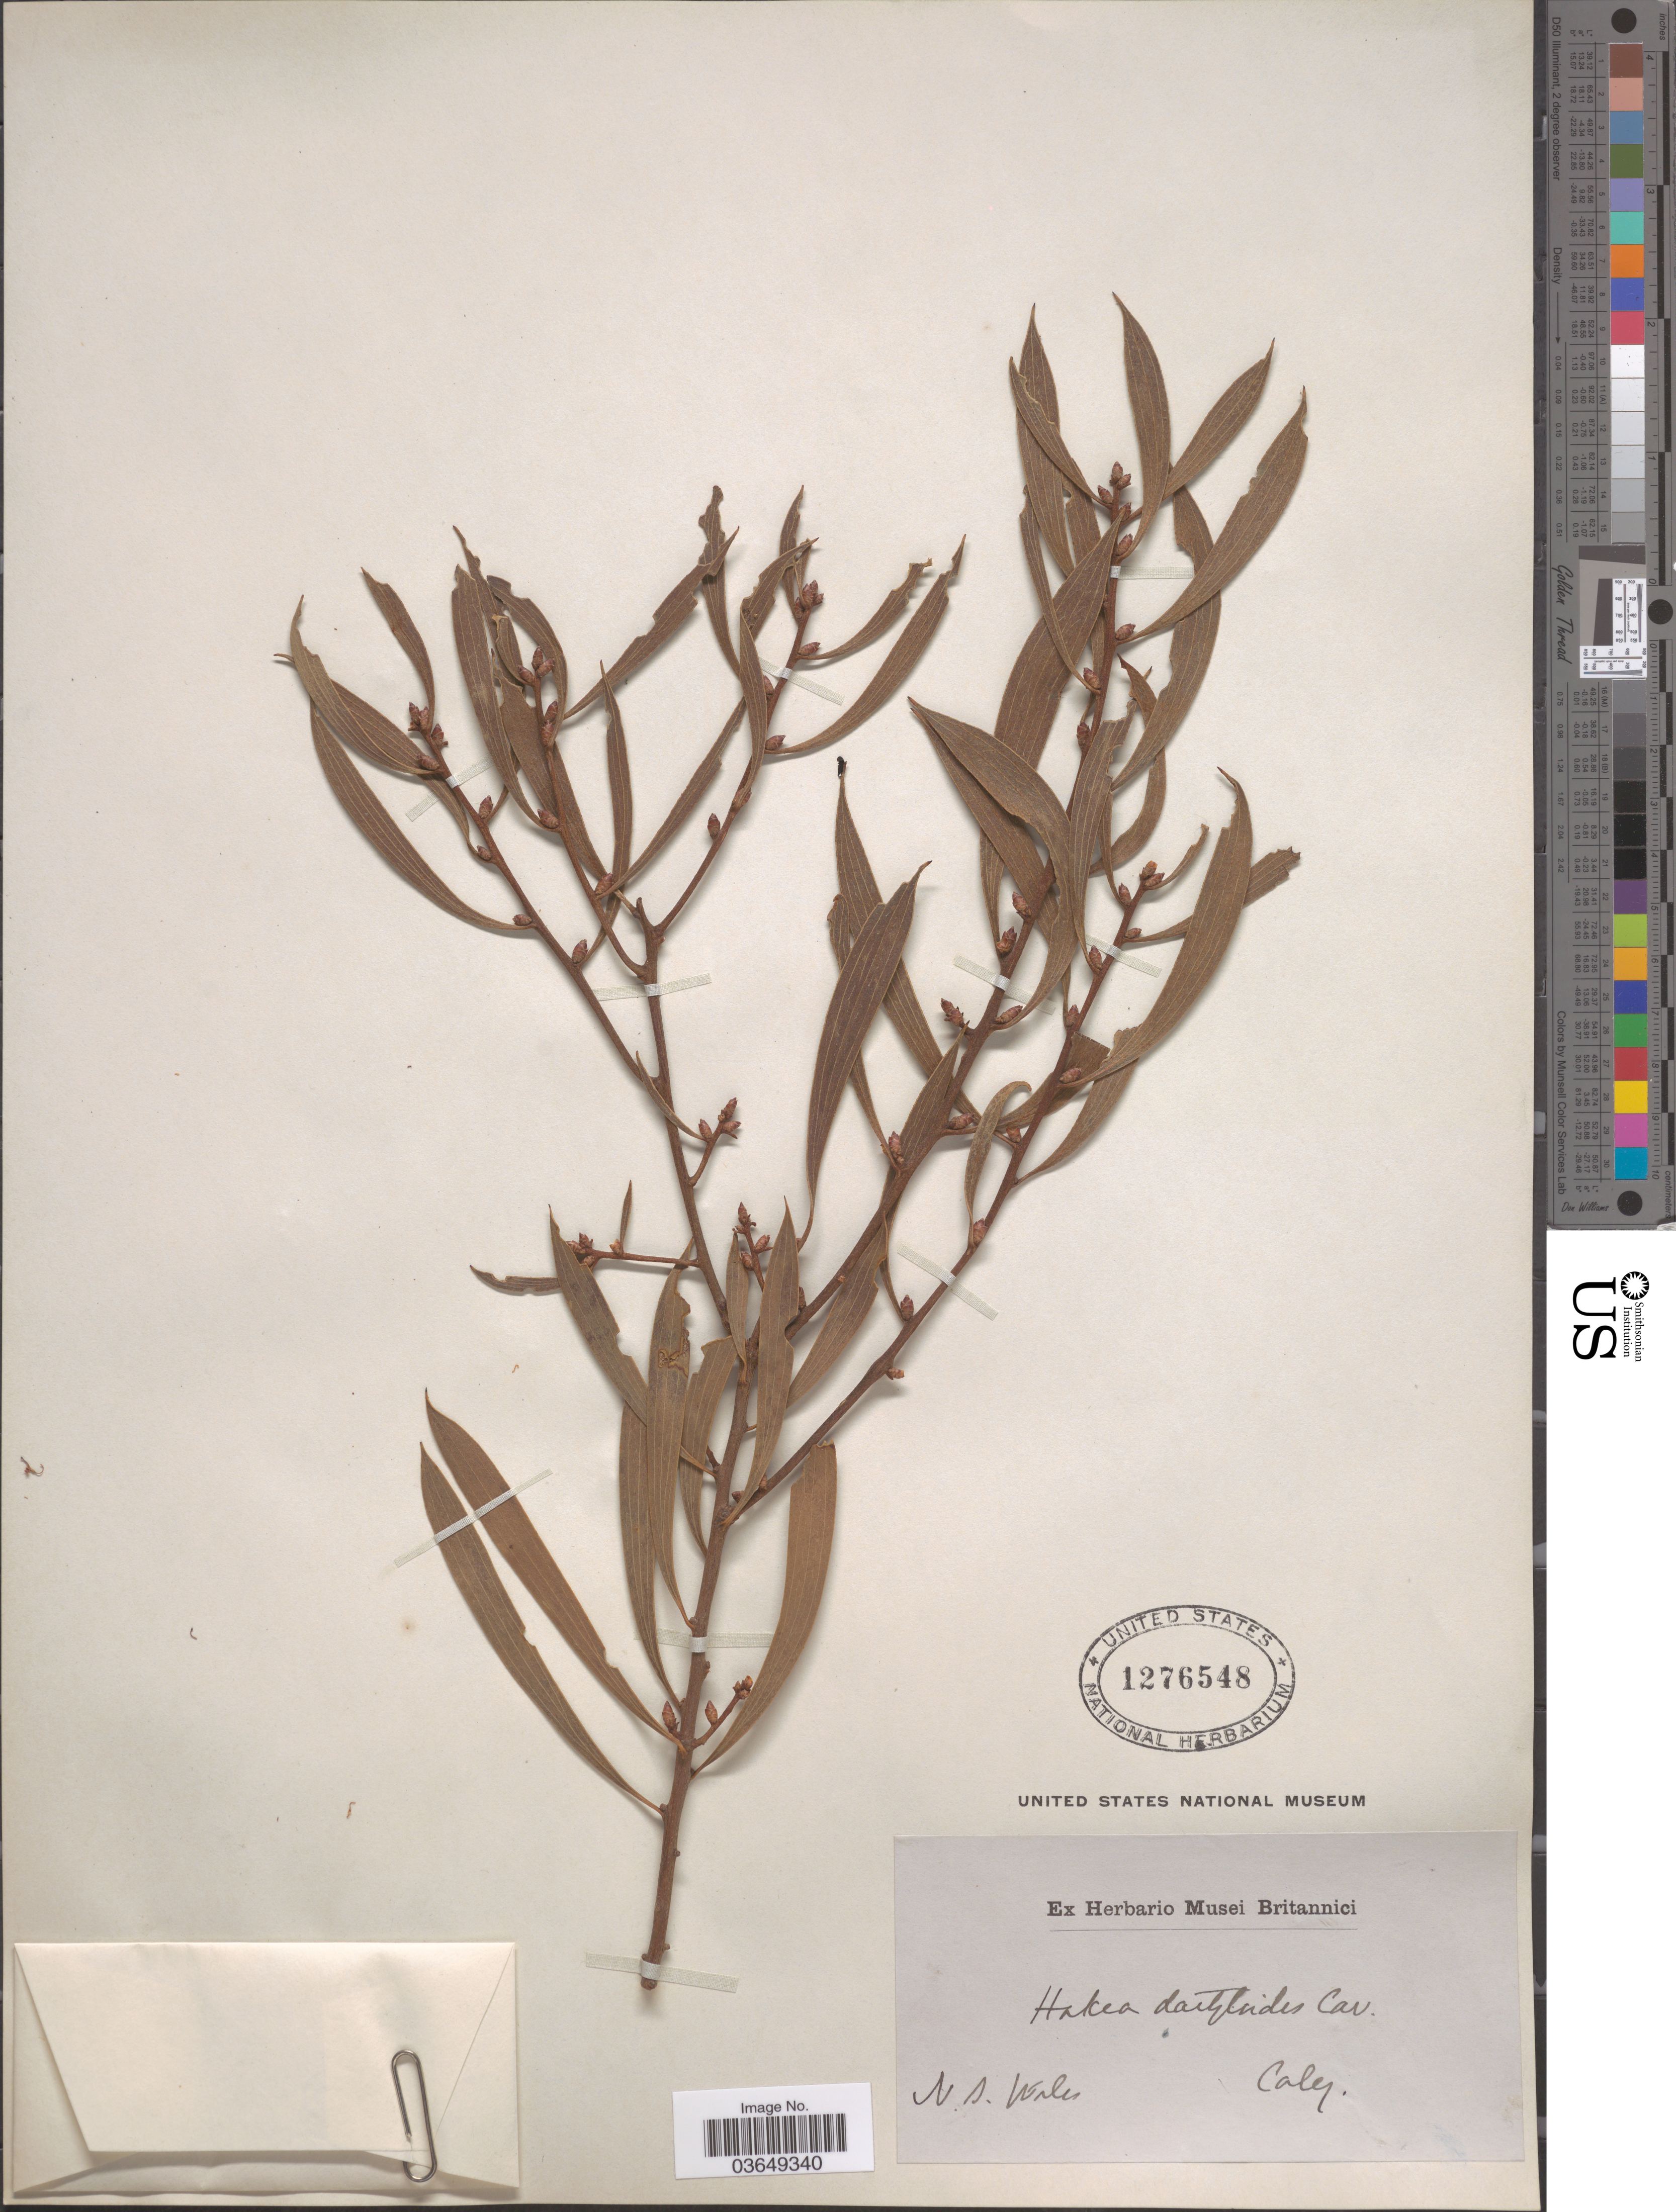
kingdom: Plantae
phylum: Tracheophyta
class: Magnoliopsida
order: Proteales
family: Proteaceae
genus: Hakea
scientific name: Hakea dactyloides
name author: (Gaertn.) Cav.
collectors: -. Caly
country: Australia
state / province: New South Wales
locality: N. S. Wales.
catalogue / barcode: US 1276548